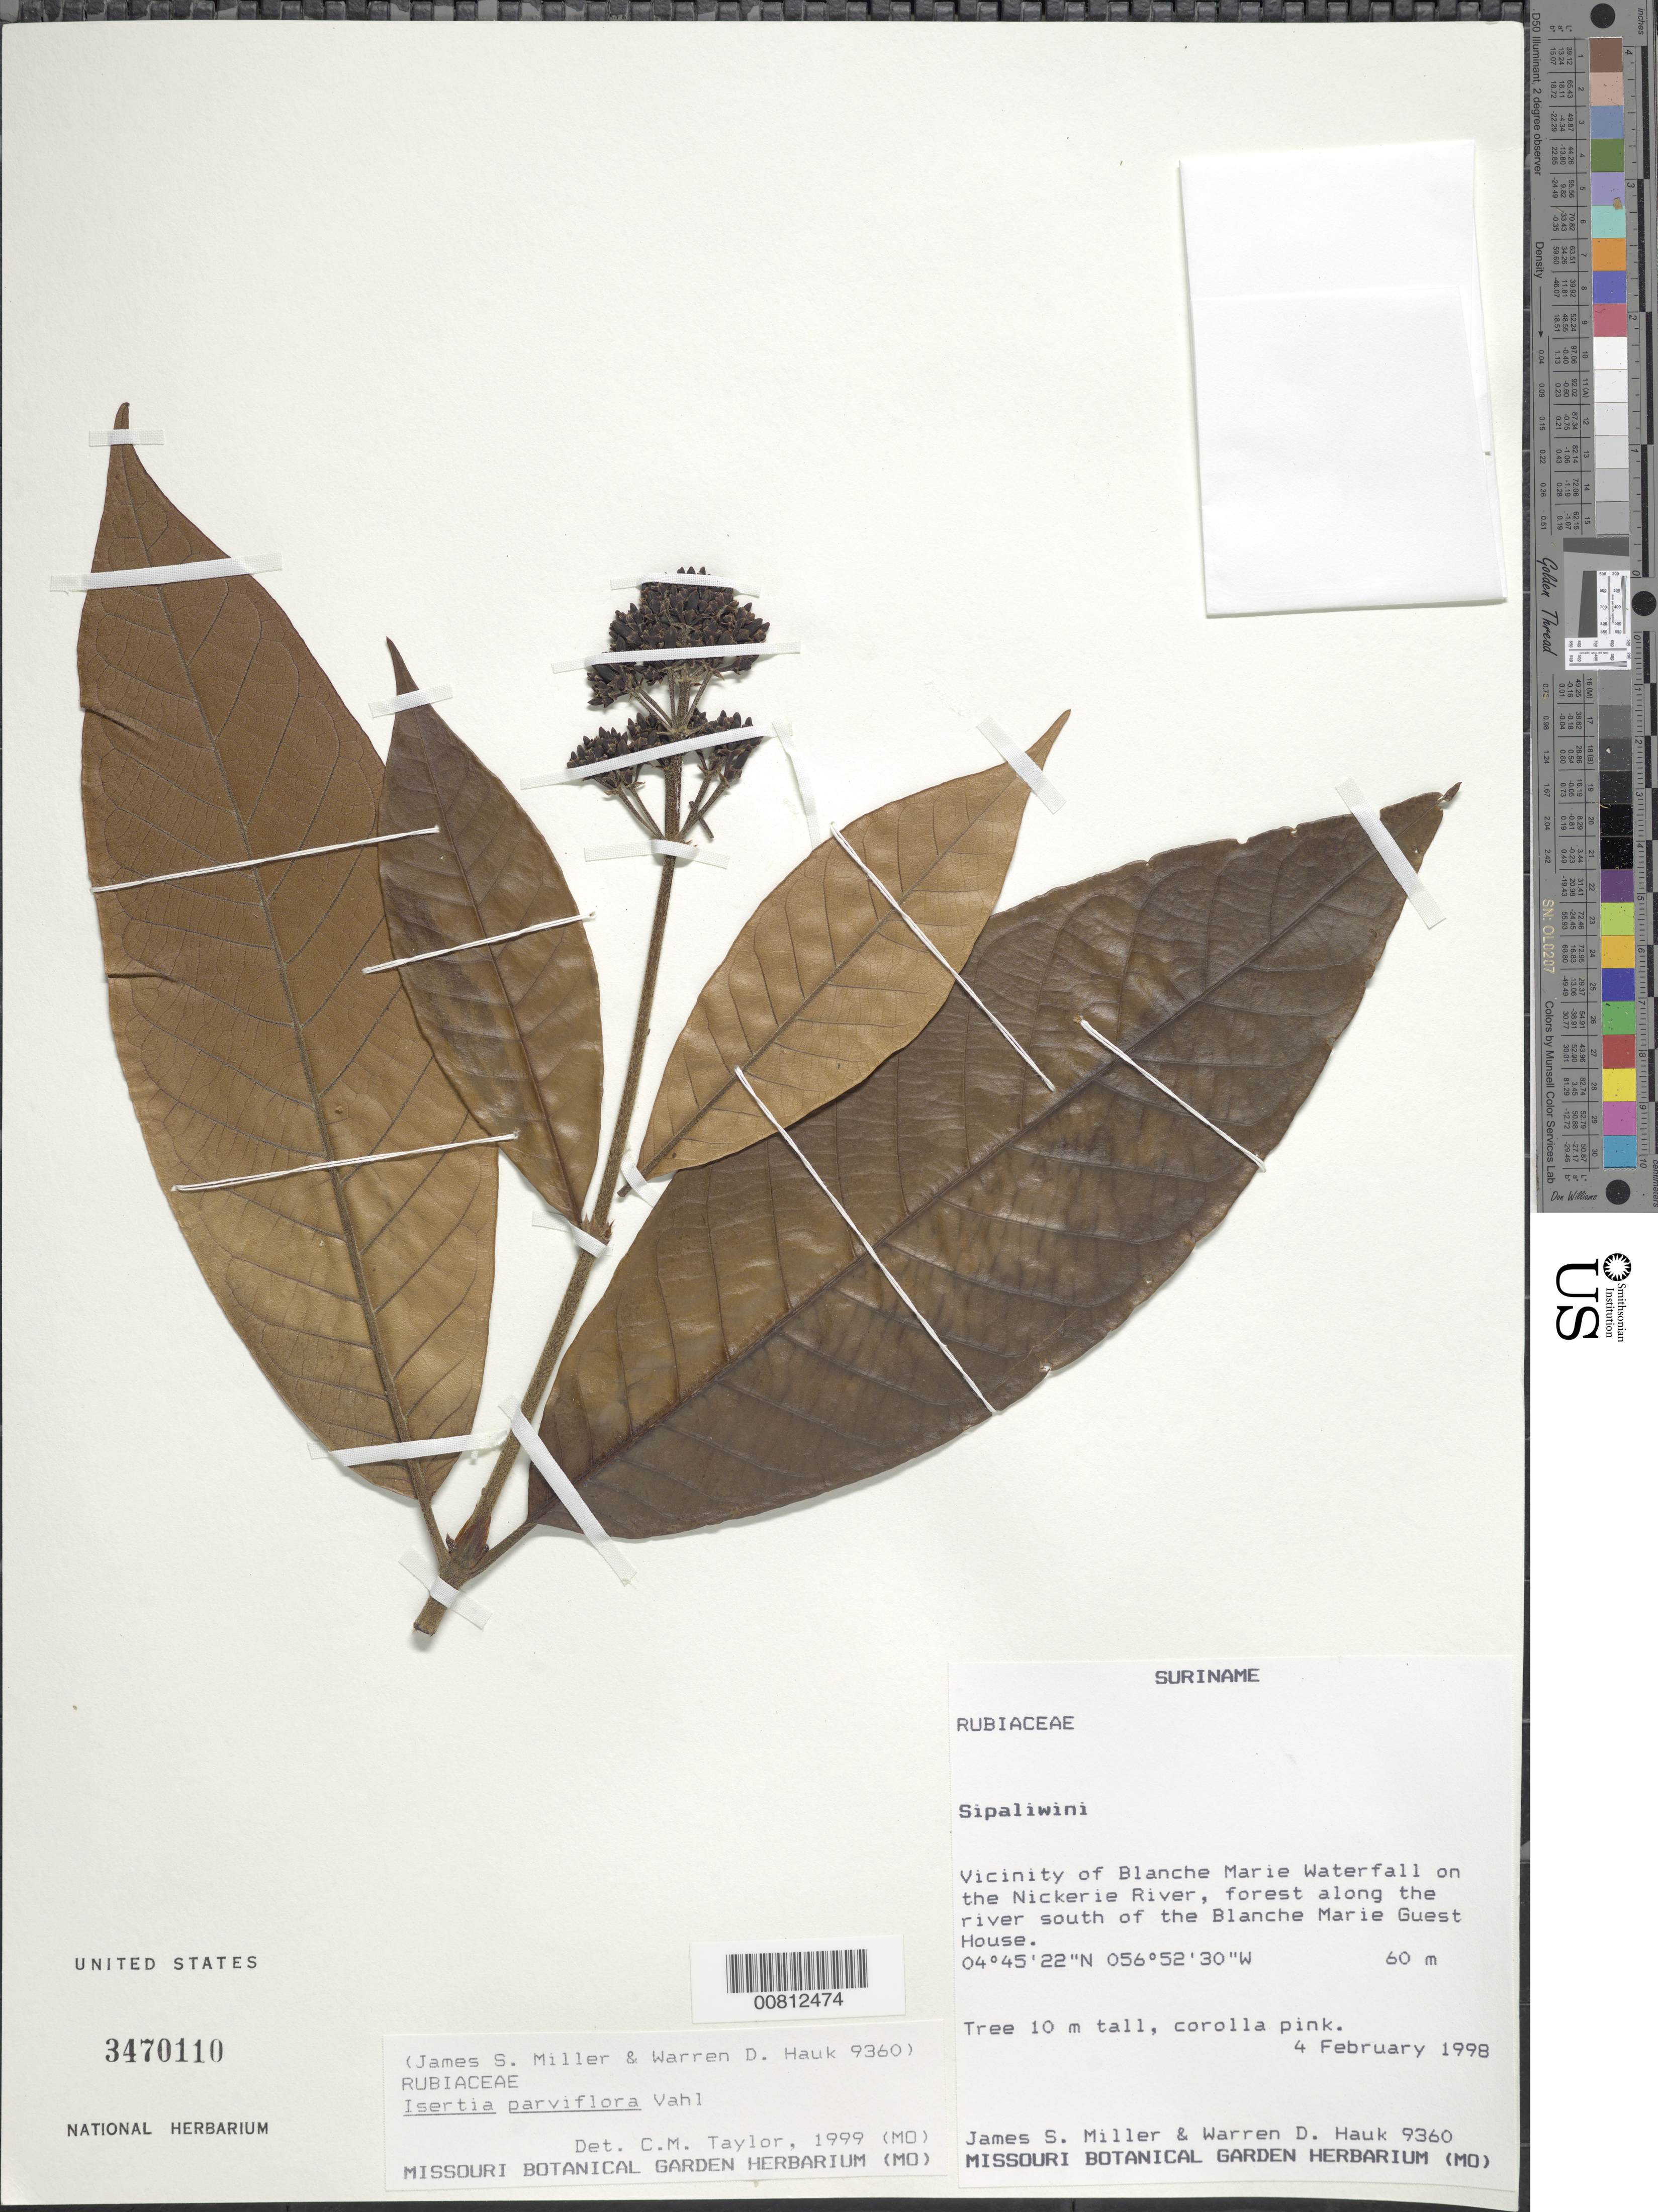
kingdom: Plantae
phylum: Tracheophyta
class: Magnoliopsida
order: Gentianales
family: Rubiaceae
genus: Isertia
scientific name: Isertia parviflora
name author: Vahl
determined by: Taylor, Charlotte M.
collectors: J. S. Miller & W. Hauk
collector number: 9360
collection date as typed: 4-Feb-98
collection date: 1998-02-04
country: Suriname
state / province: Sipaliwini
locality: Blanche Marie falls, vic., on Nickerie R., S of Blanche Marie Guest House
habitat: Forest along the river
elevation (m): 60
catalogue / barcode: US 3470110